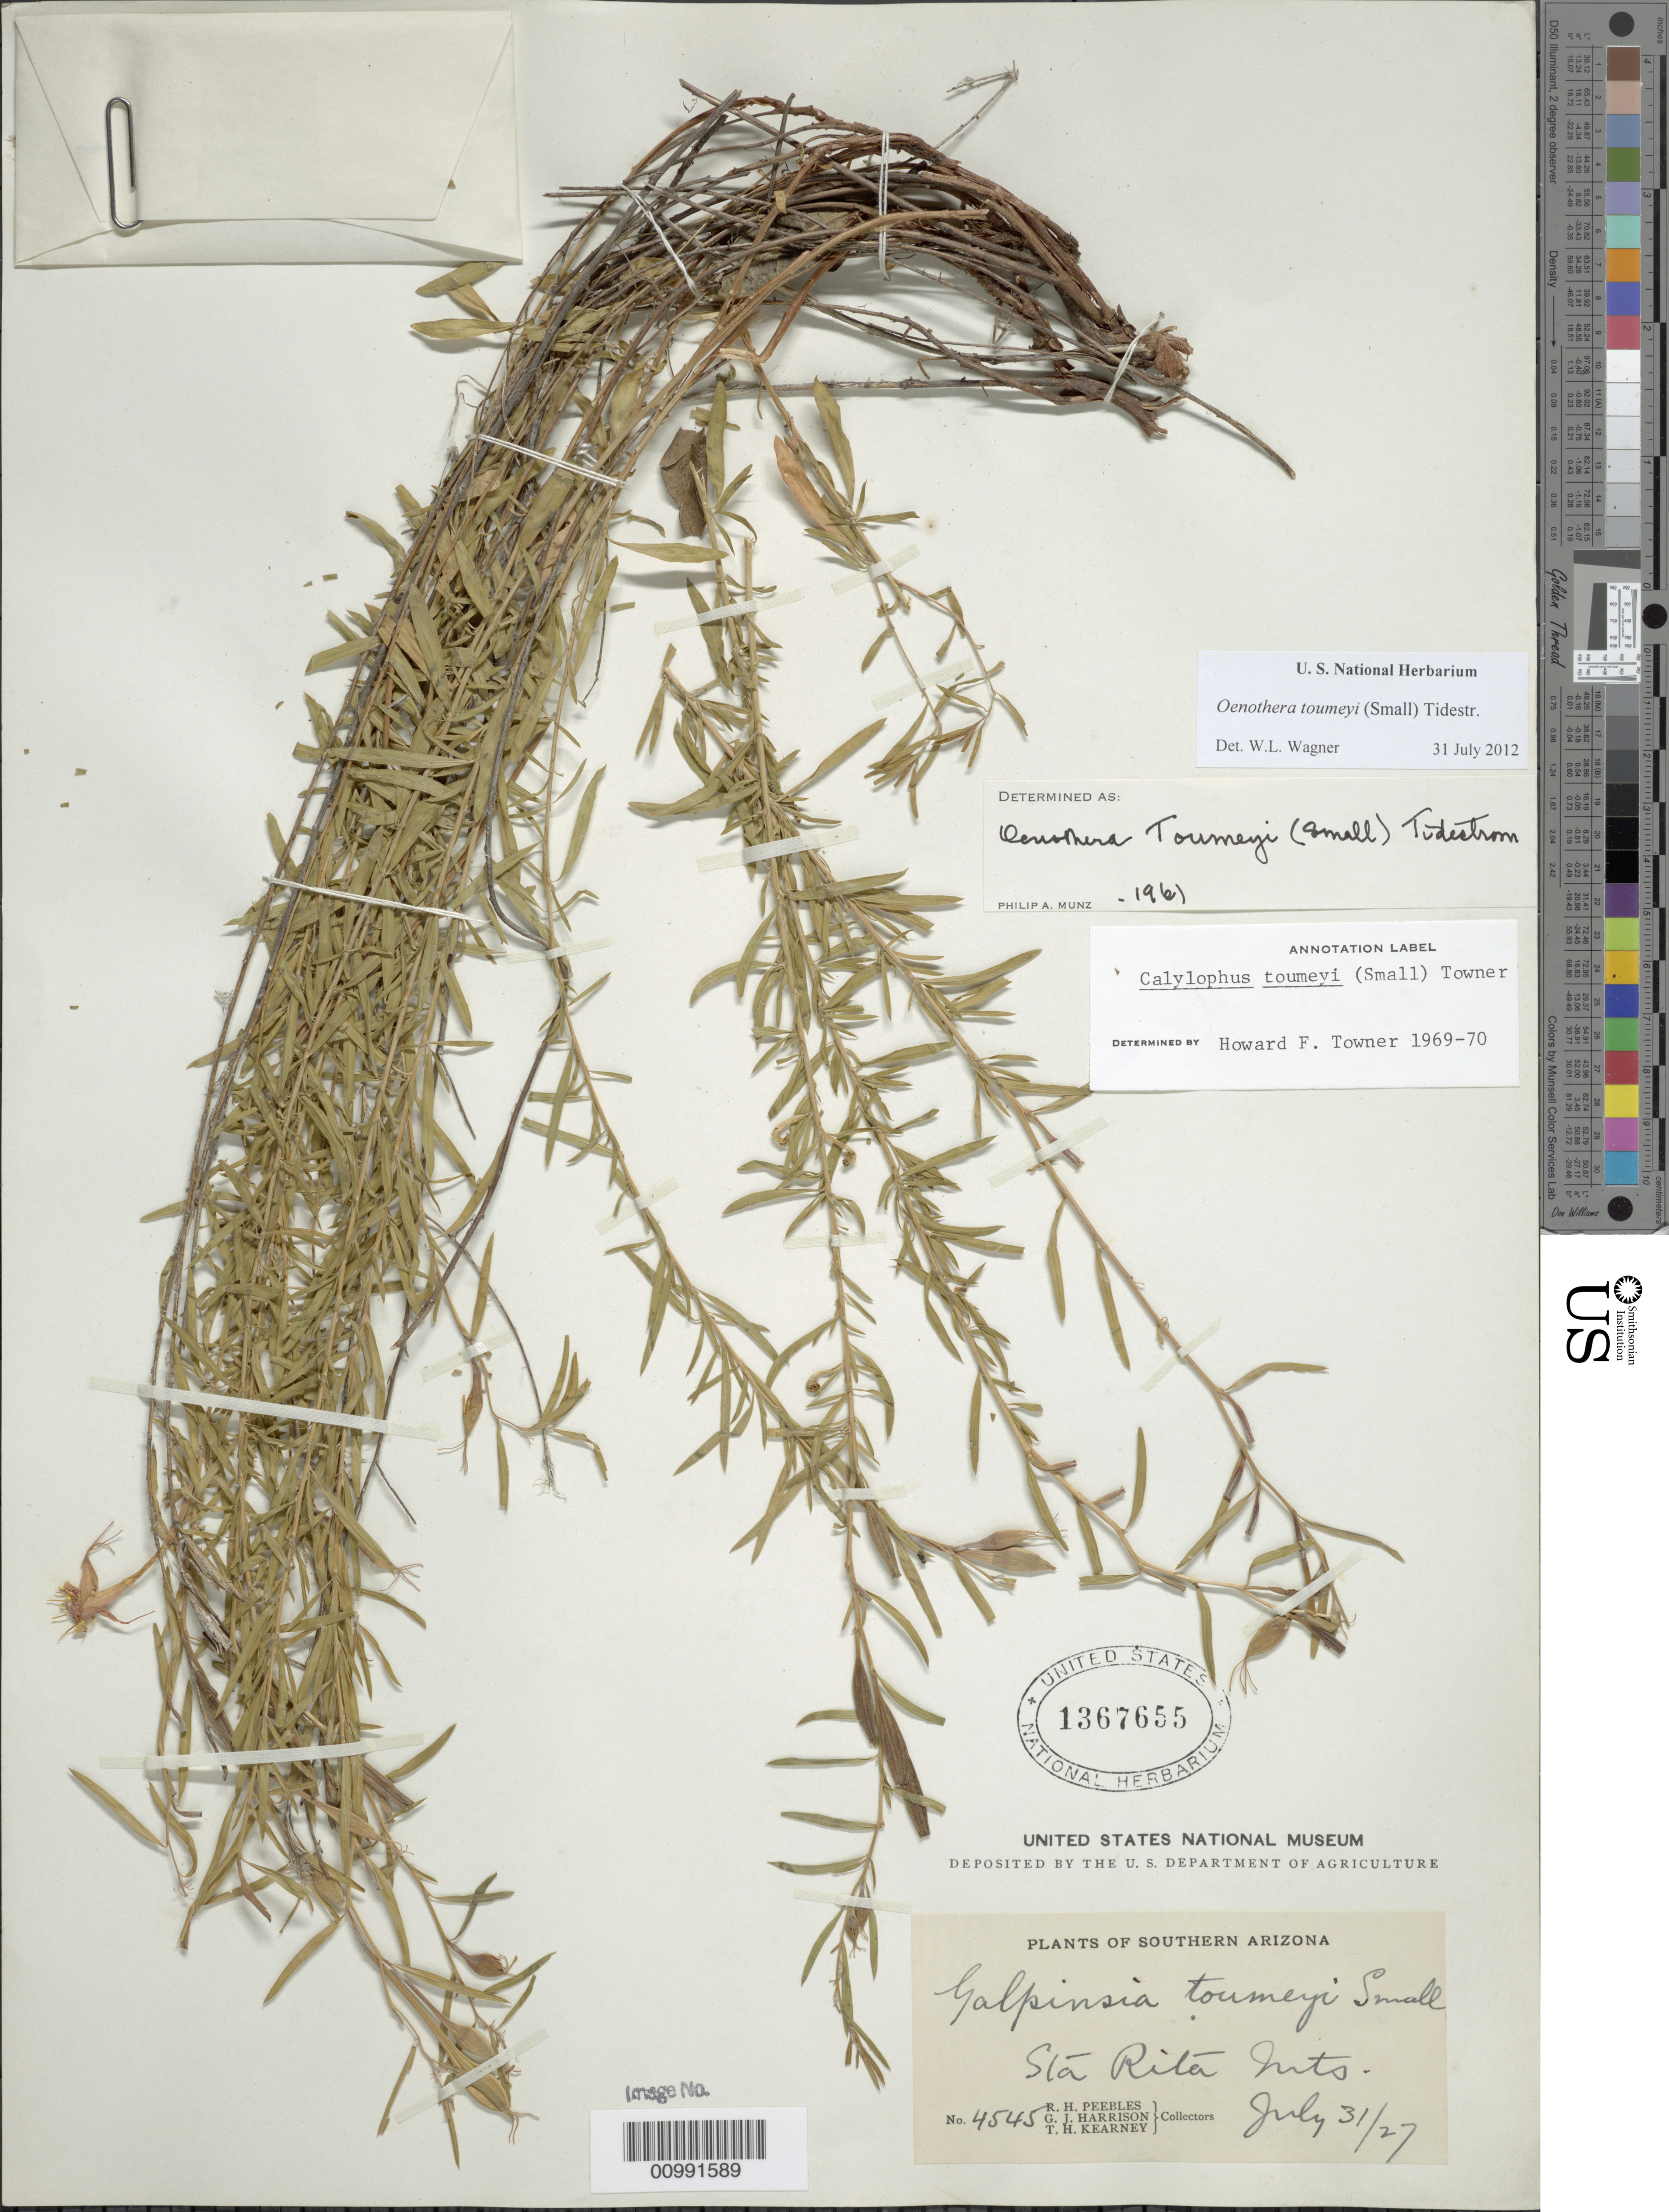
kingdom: Plantae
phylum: Tracheophyta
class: Magnoliopsida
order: Myrtales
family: Onagraceae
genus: Oenothera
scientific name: Oenothera toumeyi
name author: (Small) Tidestr.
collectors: R. H. Peebles & G. J. Harrison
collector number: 4545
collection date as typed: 31 Jul 1927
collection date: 1927-07-31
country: United States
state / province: Arizona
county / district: Santa Cruz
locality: Santa Rita Mountains.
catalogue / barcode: US 1367655